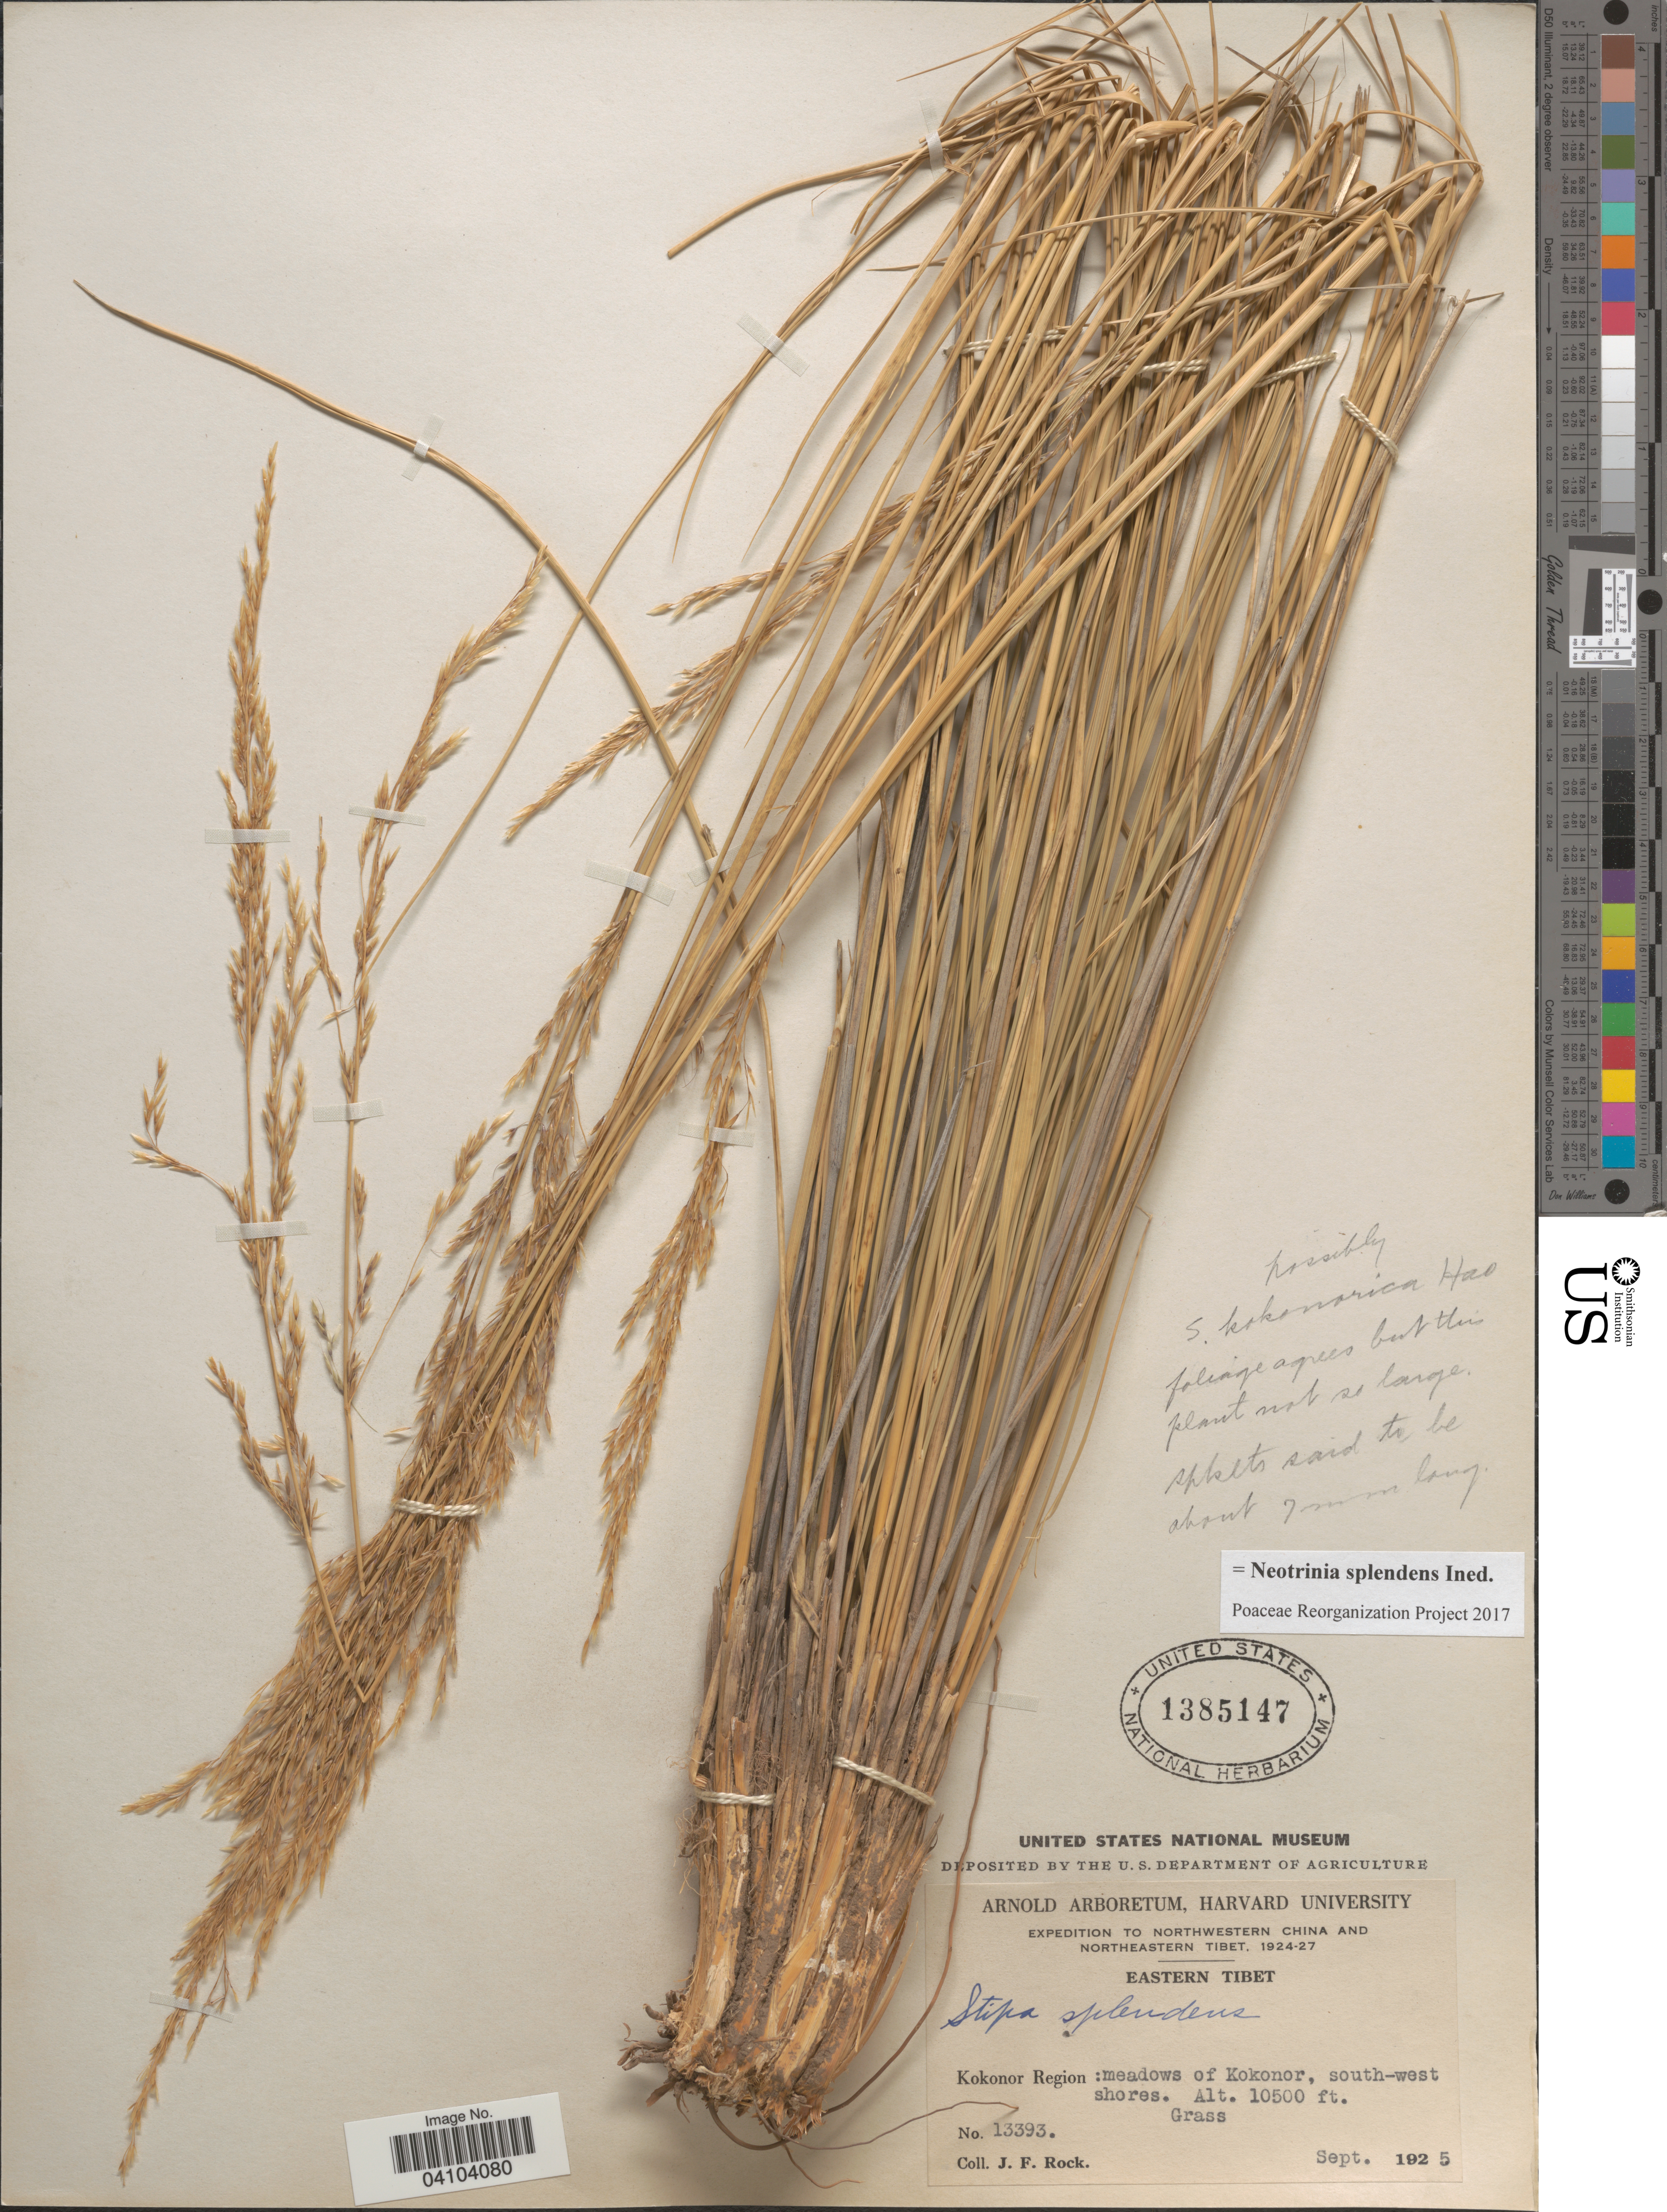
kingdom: Plantae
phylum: Tracheophyta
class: Liliopsida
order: Poales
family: Poaceae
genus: Neotrinia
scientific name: Neotrinia splendens (Trin.) M. Nobis, P.D. Gudkova & A. Nowak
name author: (Trin.)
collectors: J. Rock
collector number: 13393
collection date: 1925-09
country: China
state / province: Xizang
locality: Expedition to Northwestern China and Northeastern Tibet, 1924-27. Eastern Tibet. Kokonor Region :meadows of Kokonor, south-west shores.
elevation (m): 3200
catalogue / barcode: US 1385147